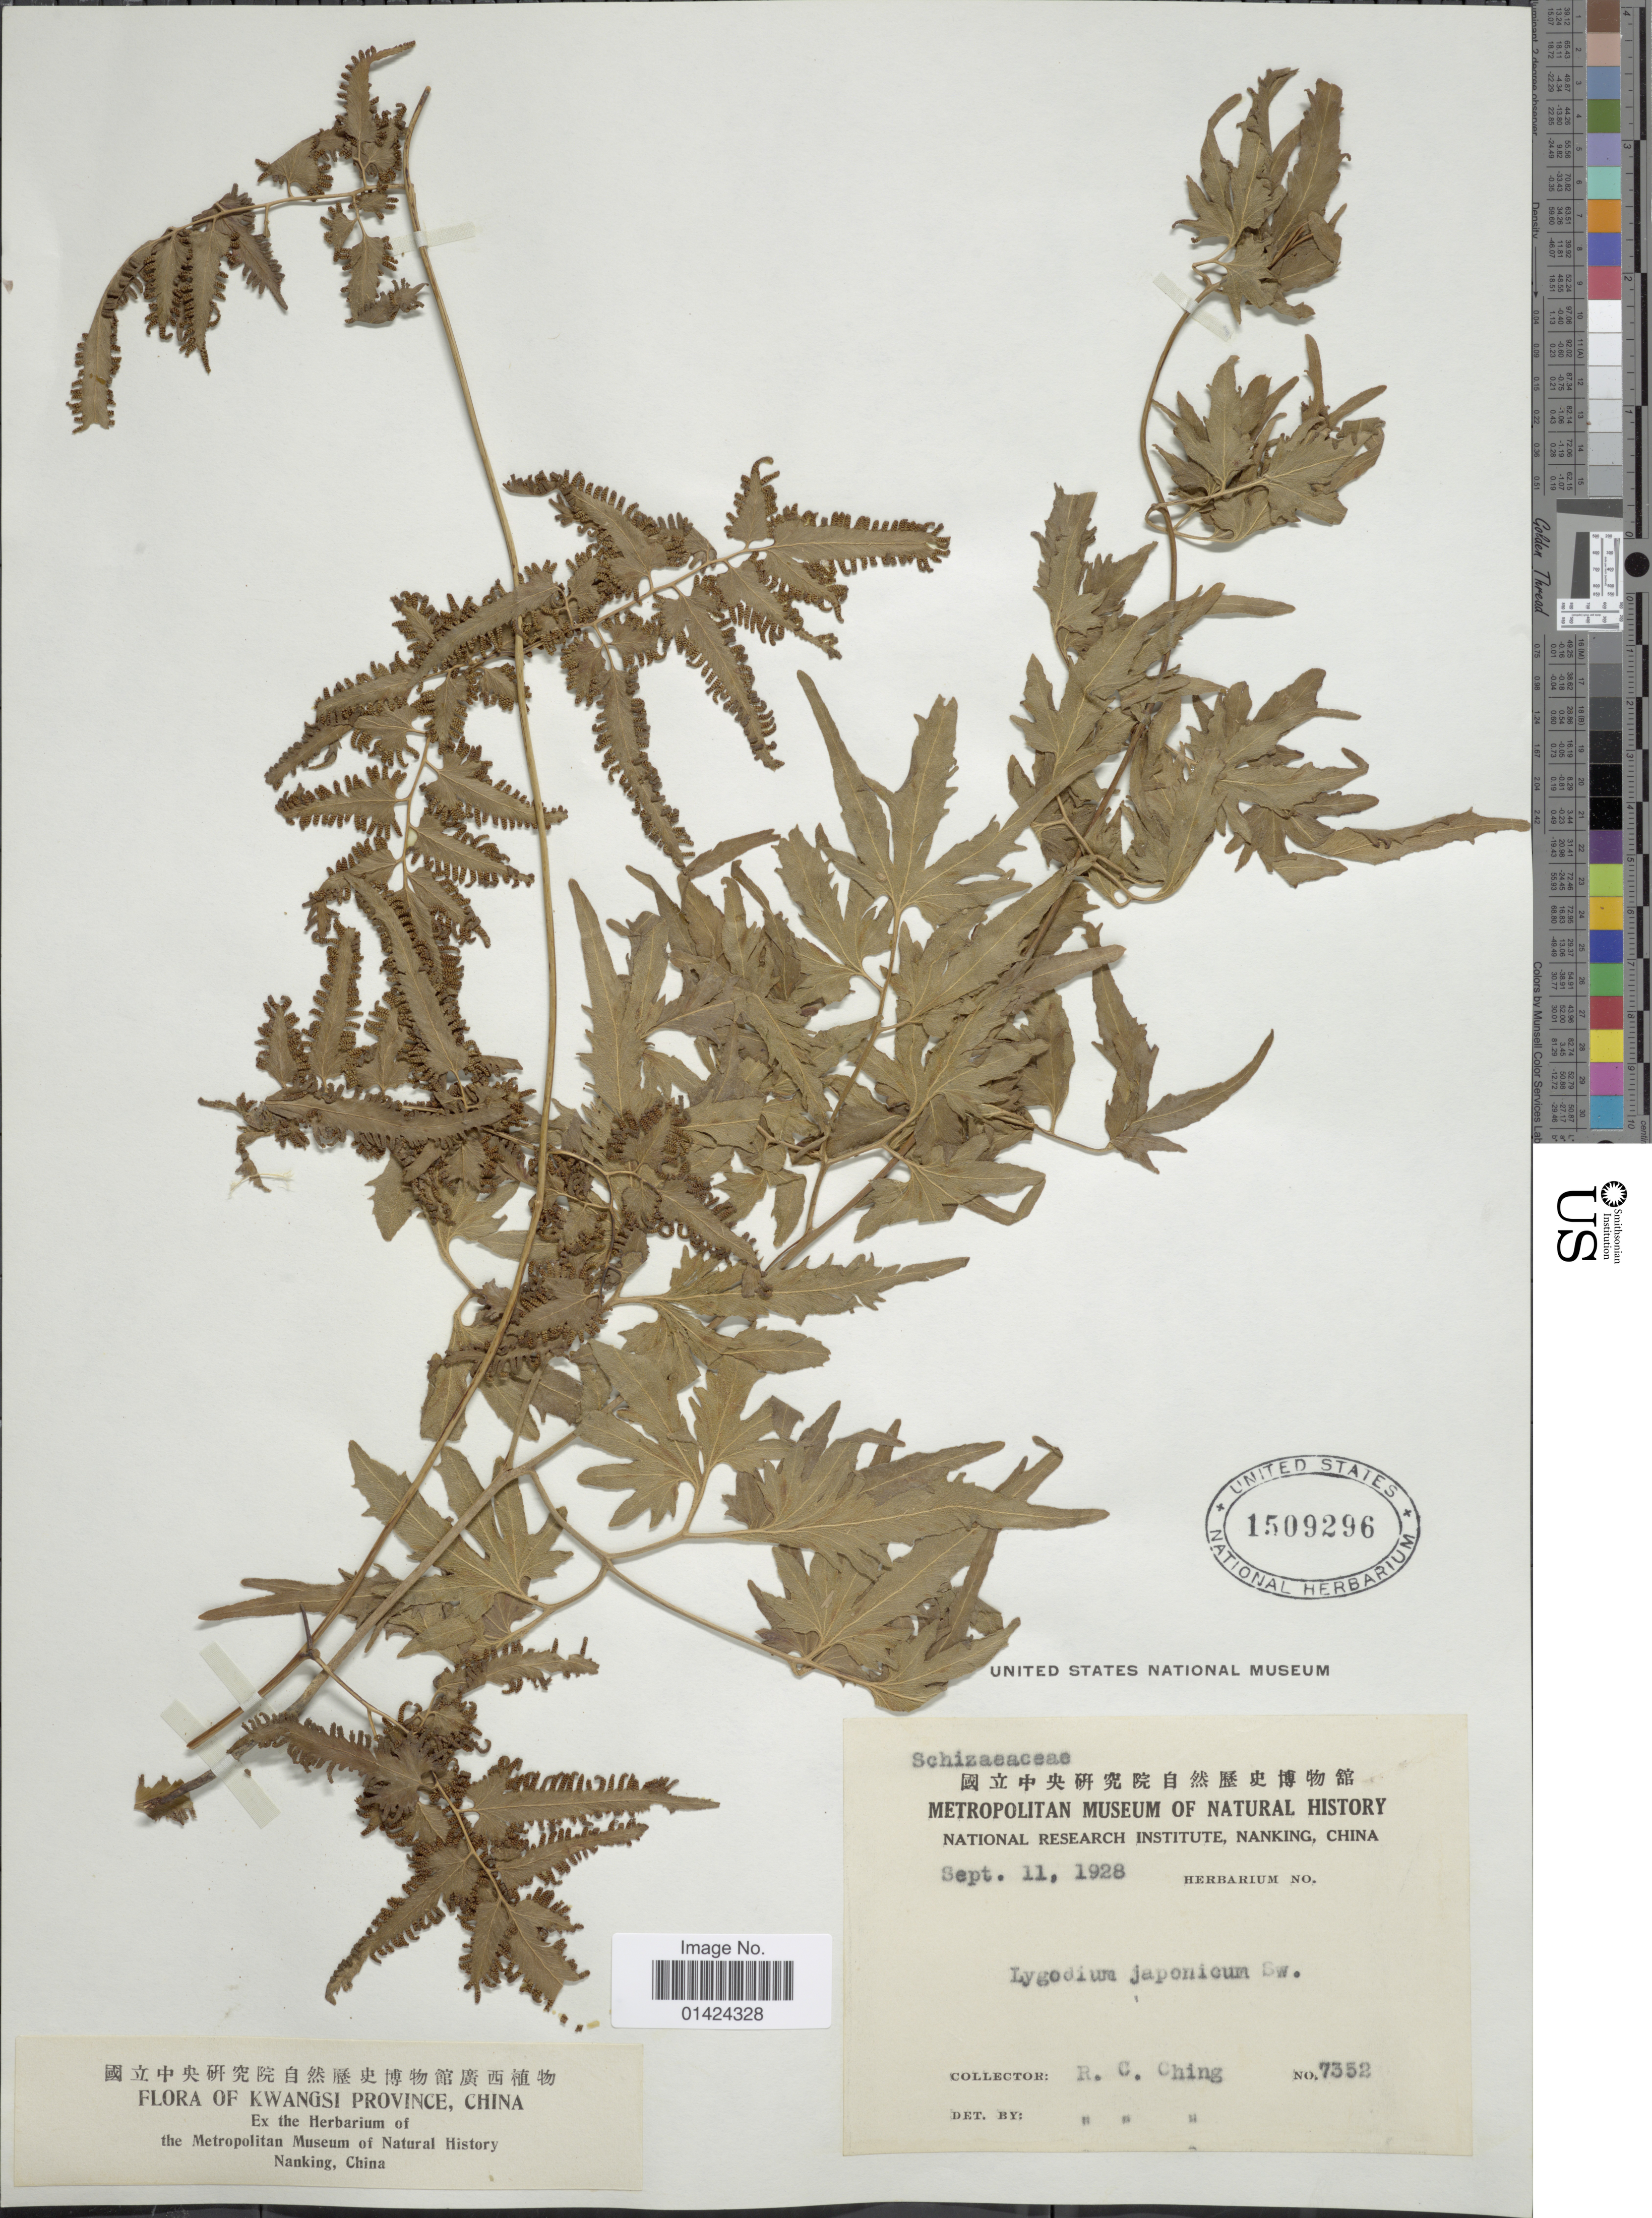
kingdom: Plantae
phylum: Tracheophyta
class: Polypodiopsida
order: Schizaeales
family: Lygodiaceae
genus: Lygodium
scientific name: Lygodium japonicum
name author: (Thunb.) Sw.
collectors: R. C. Ching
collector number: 7352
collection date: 1928-09-11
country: China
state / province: Guangxi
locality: Kwangsi Province. Nanking.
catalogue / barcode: US 1509296